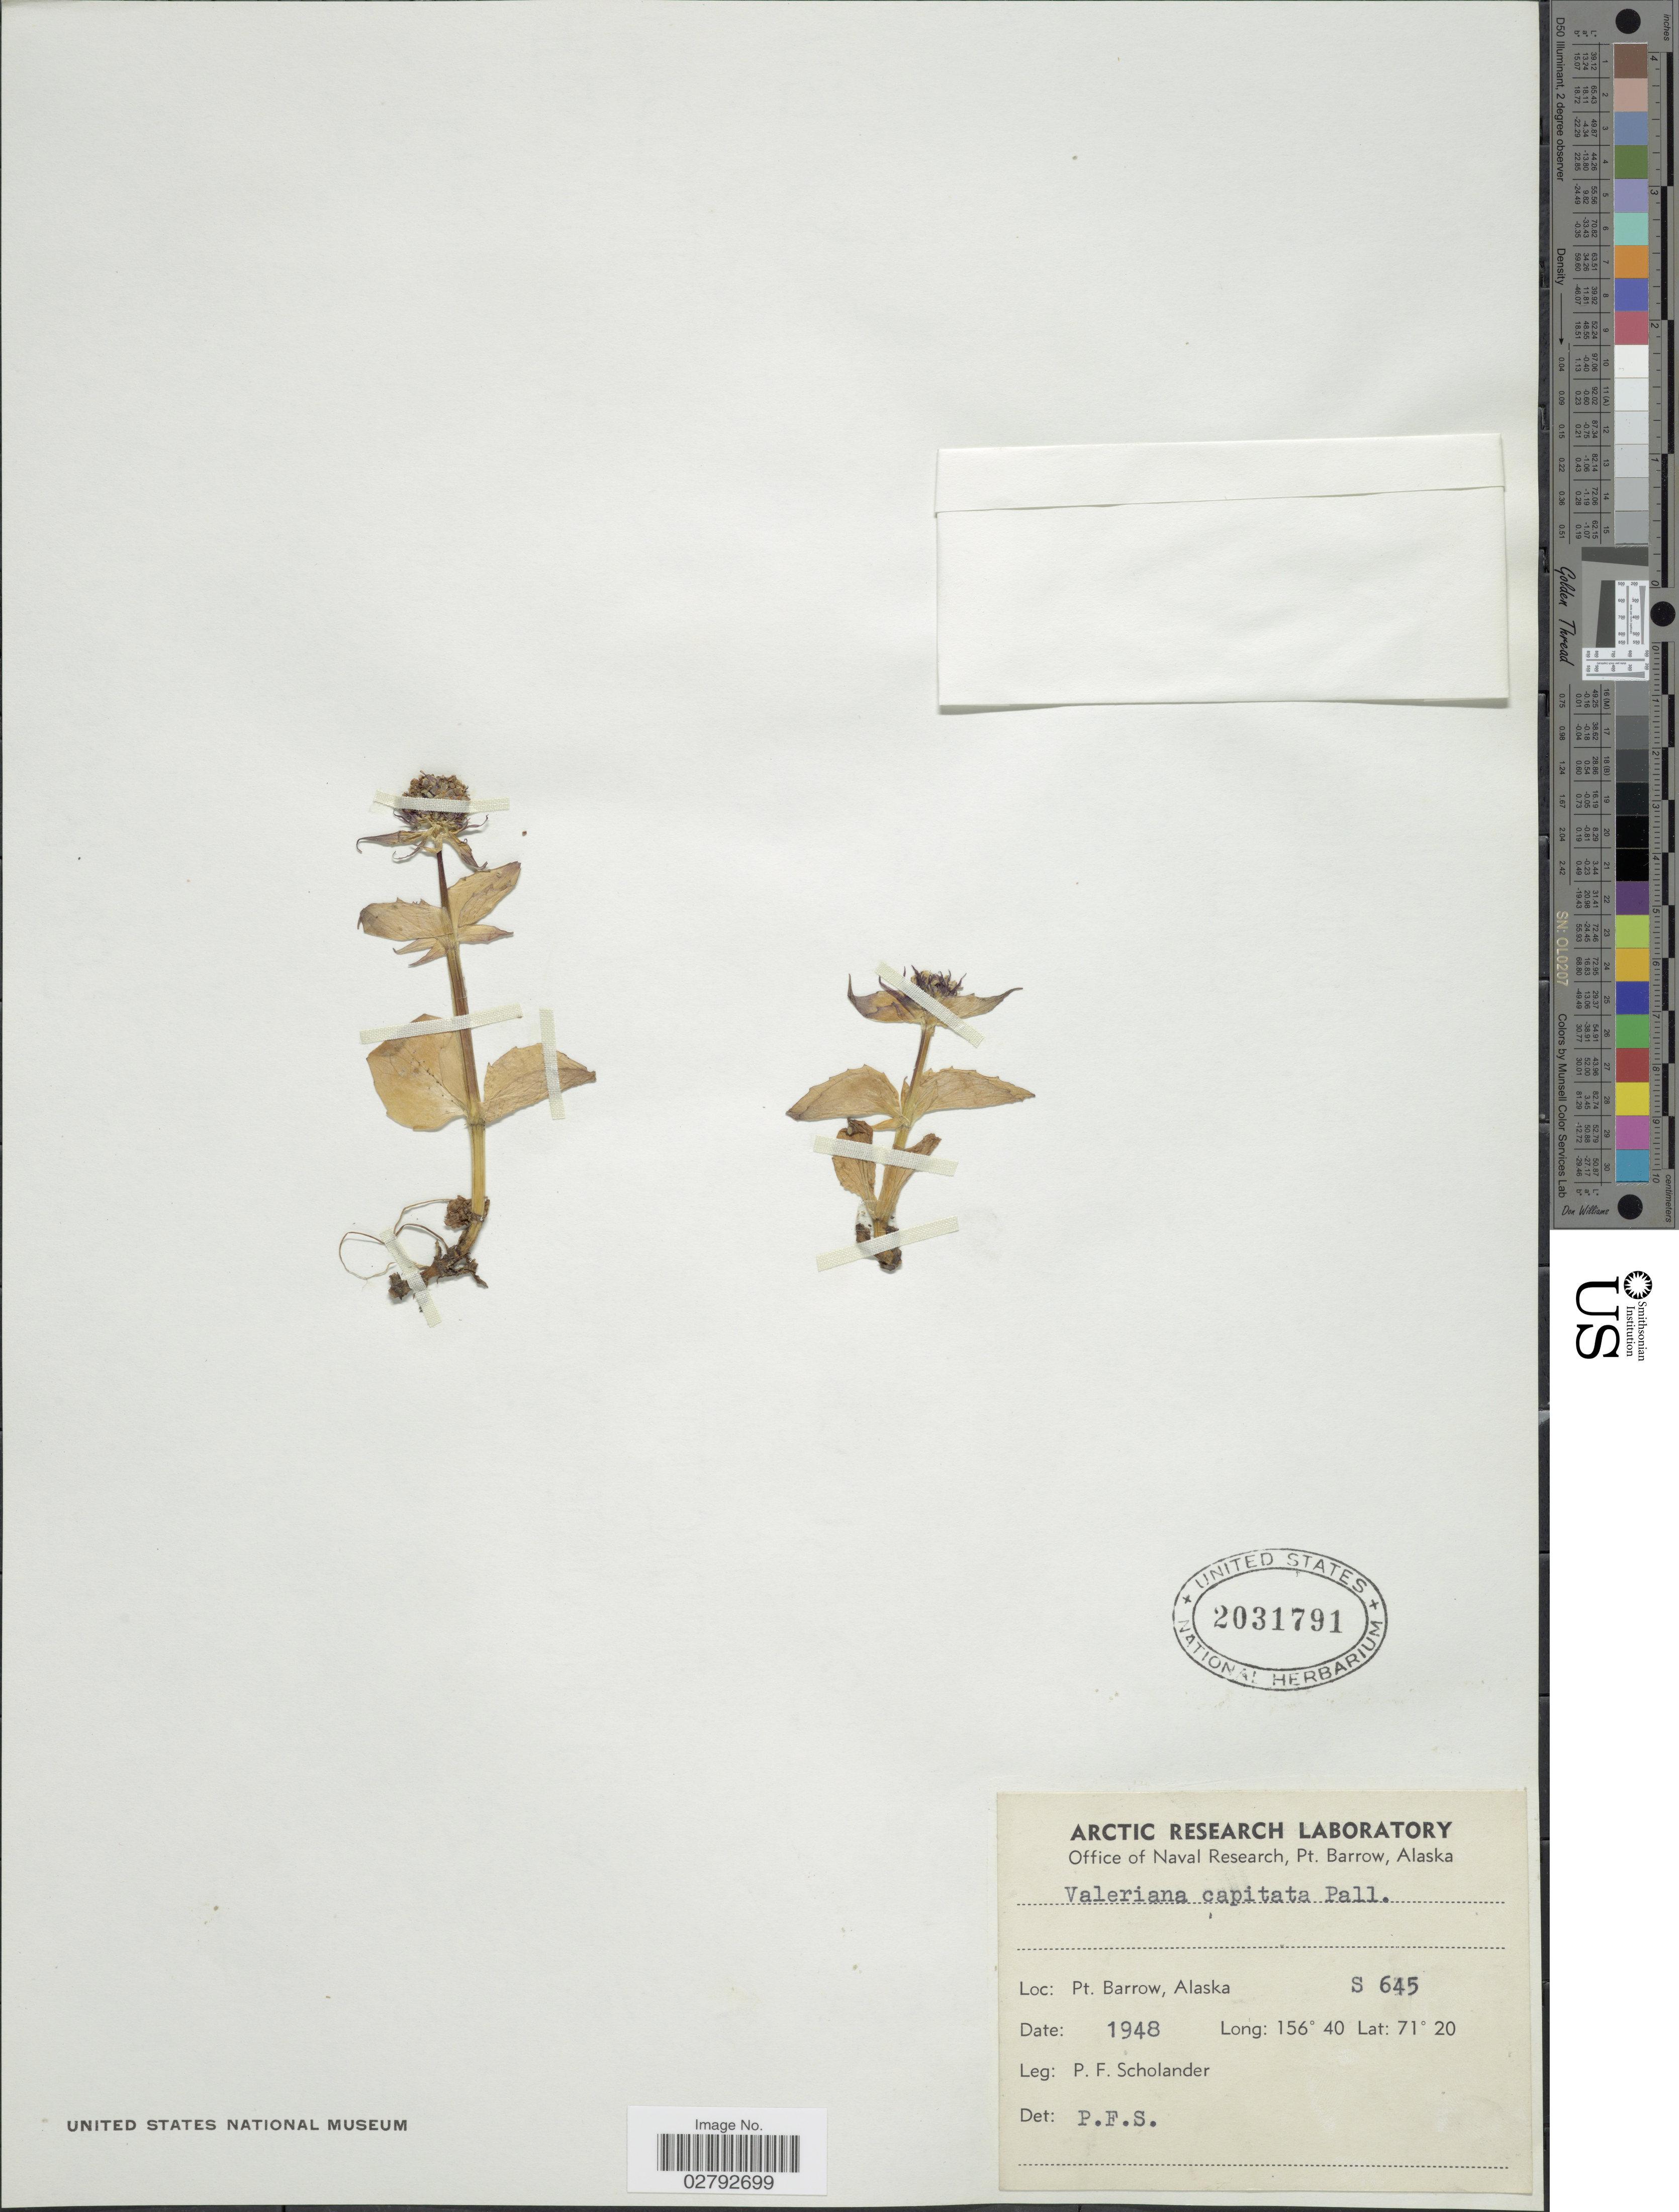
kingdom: Plantae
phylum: Tracheophyta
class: Magnoliopsida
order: Dipsacales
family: Caprifoliaceae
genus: Valeriana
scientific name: Valeriana capitata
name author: Link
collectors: P. Scholander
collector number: S645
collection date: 1948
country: United States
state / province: Alaska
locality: Pt. Barrow.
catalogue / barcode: US 2031791